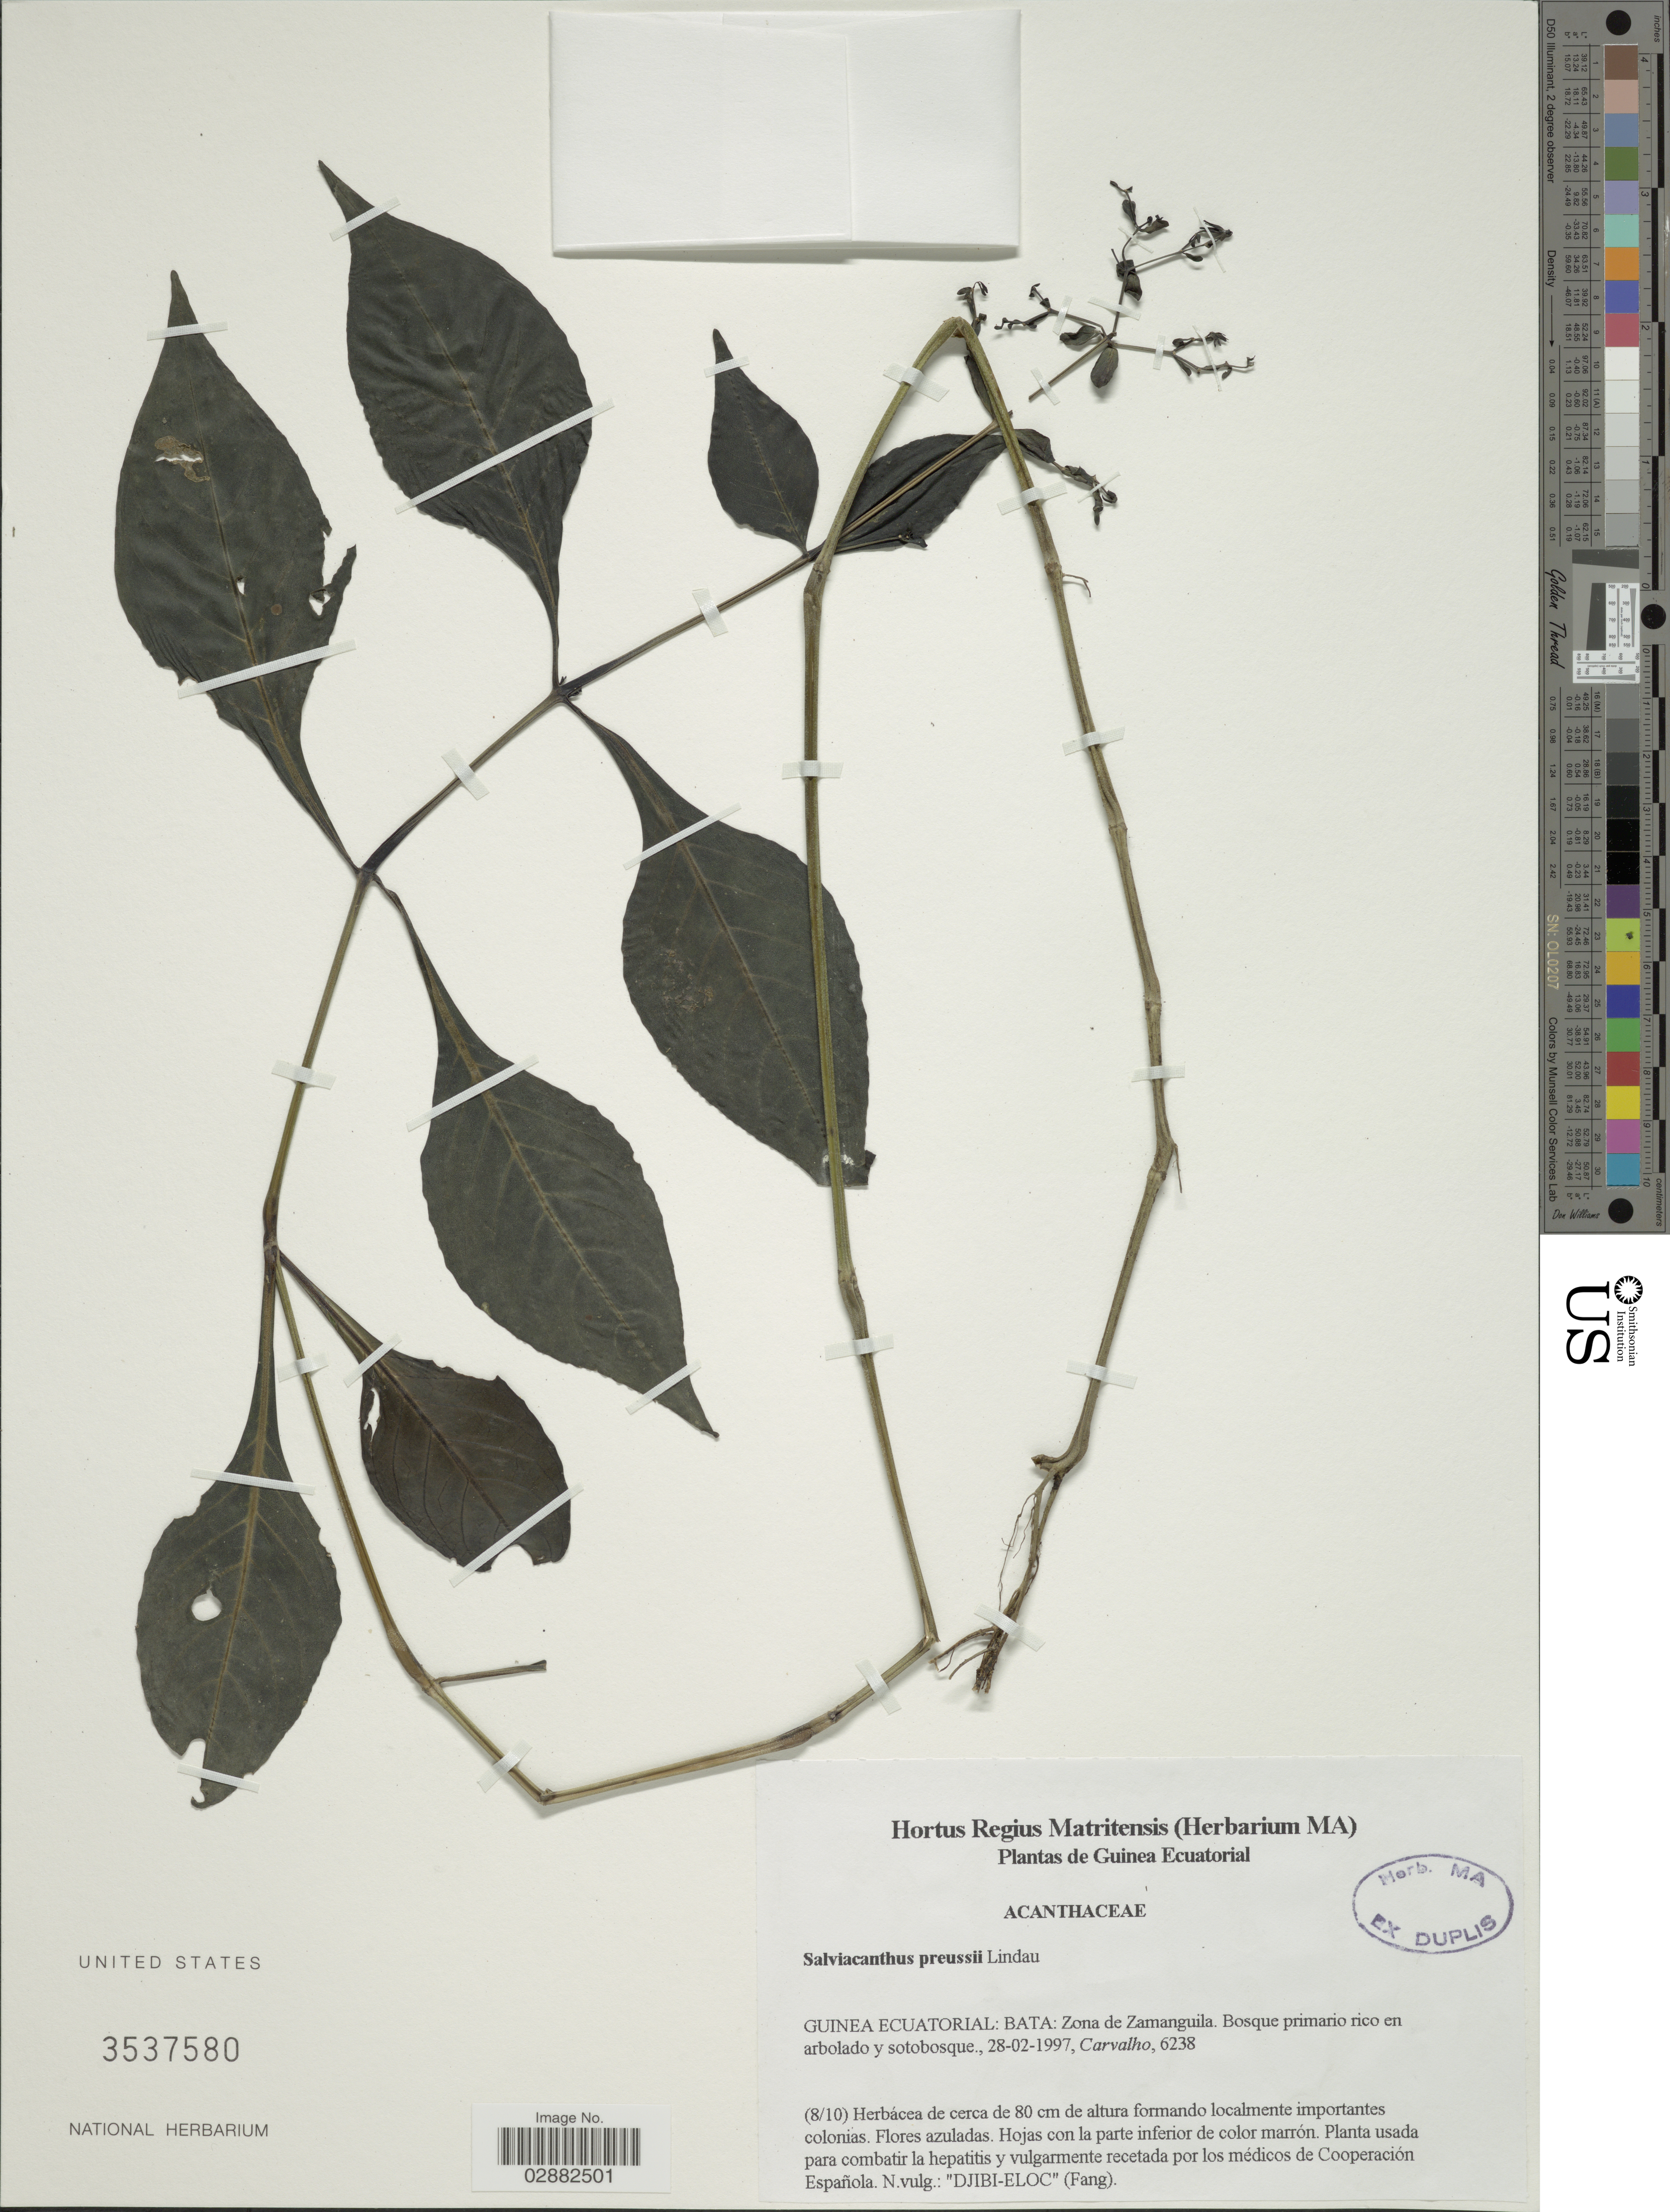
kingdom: Plantae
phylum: Tracheophyta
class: Magnoliopsida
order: Lamiales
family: Acanthaceae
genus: Justicia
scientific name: Justicia preussii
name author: (Lindau) C.B. Clarke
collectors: Carvalho, --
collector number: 6238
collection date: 1997-02-28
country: Equatorial Guinea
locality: Bata: Zona de Zamanguila.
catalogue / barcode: US 3537580